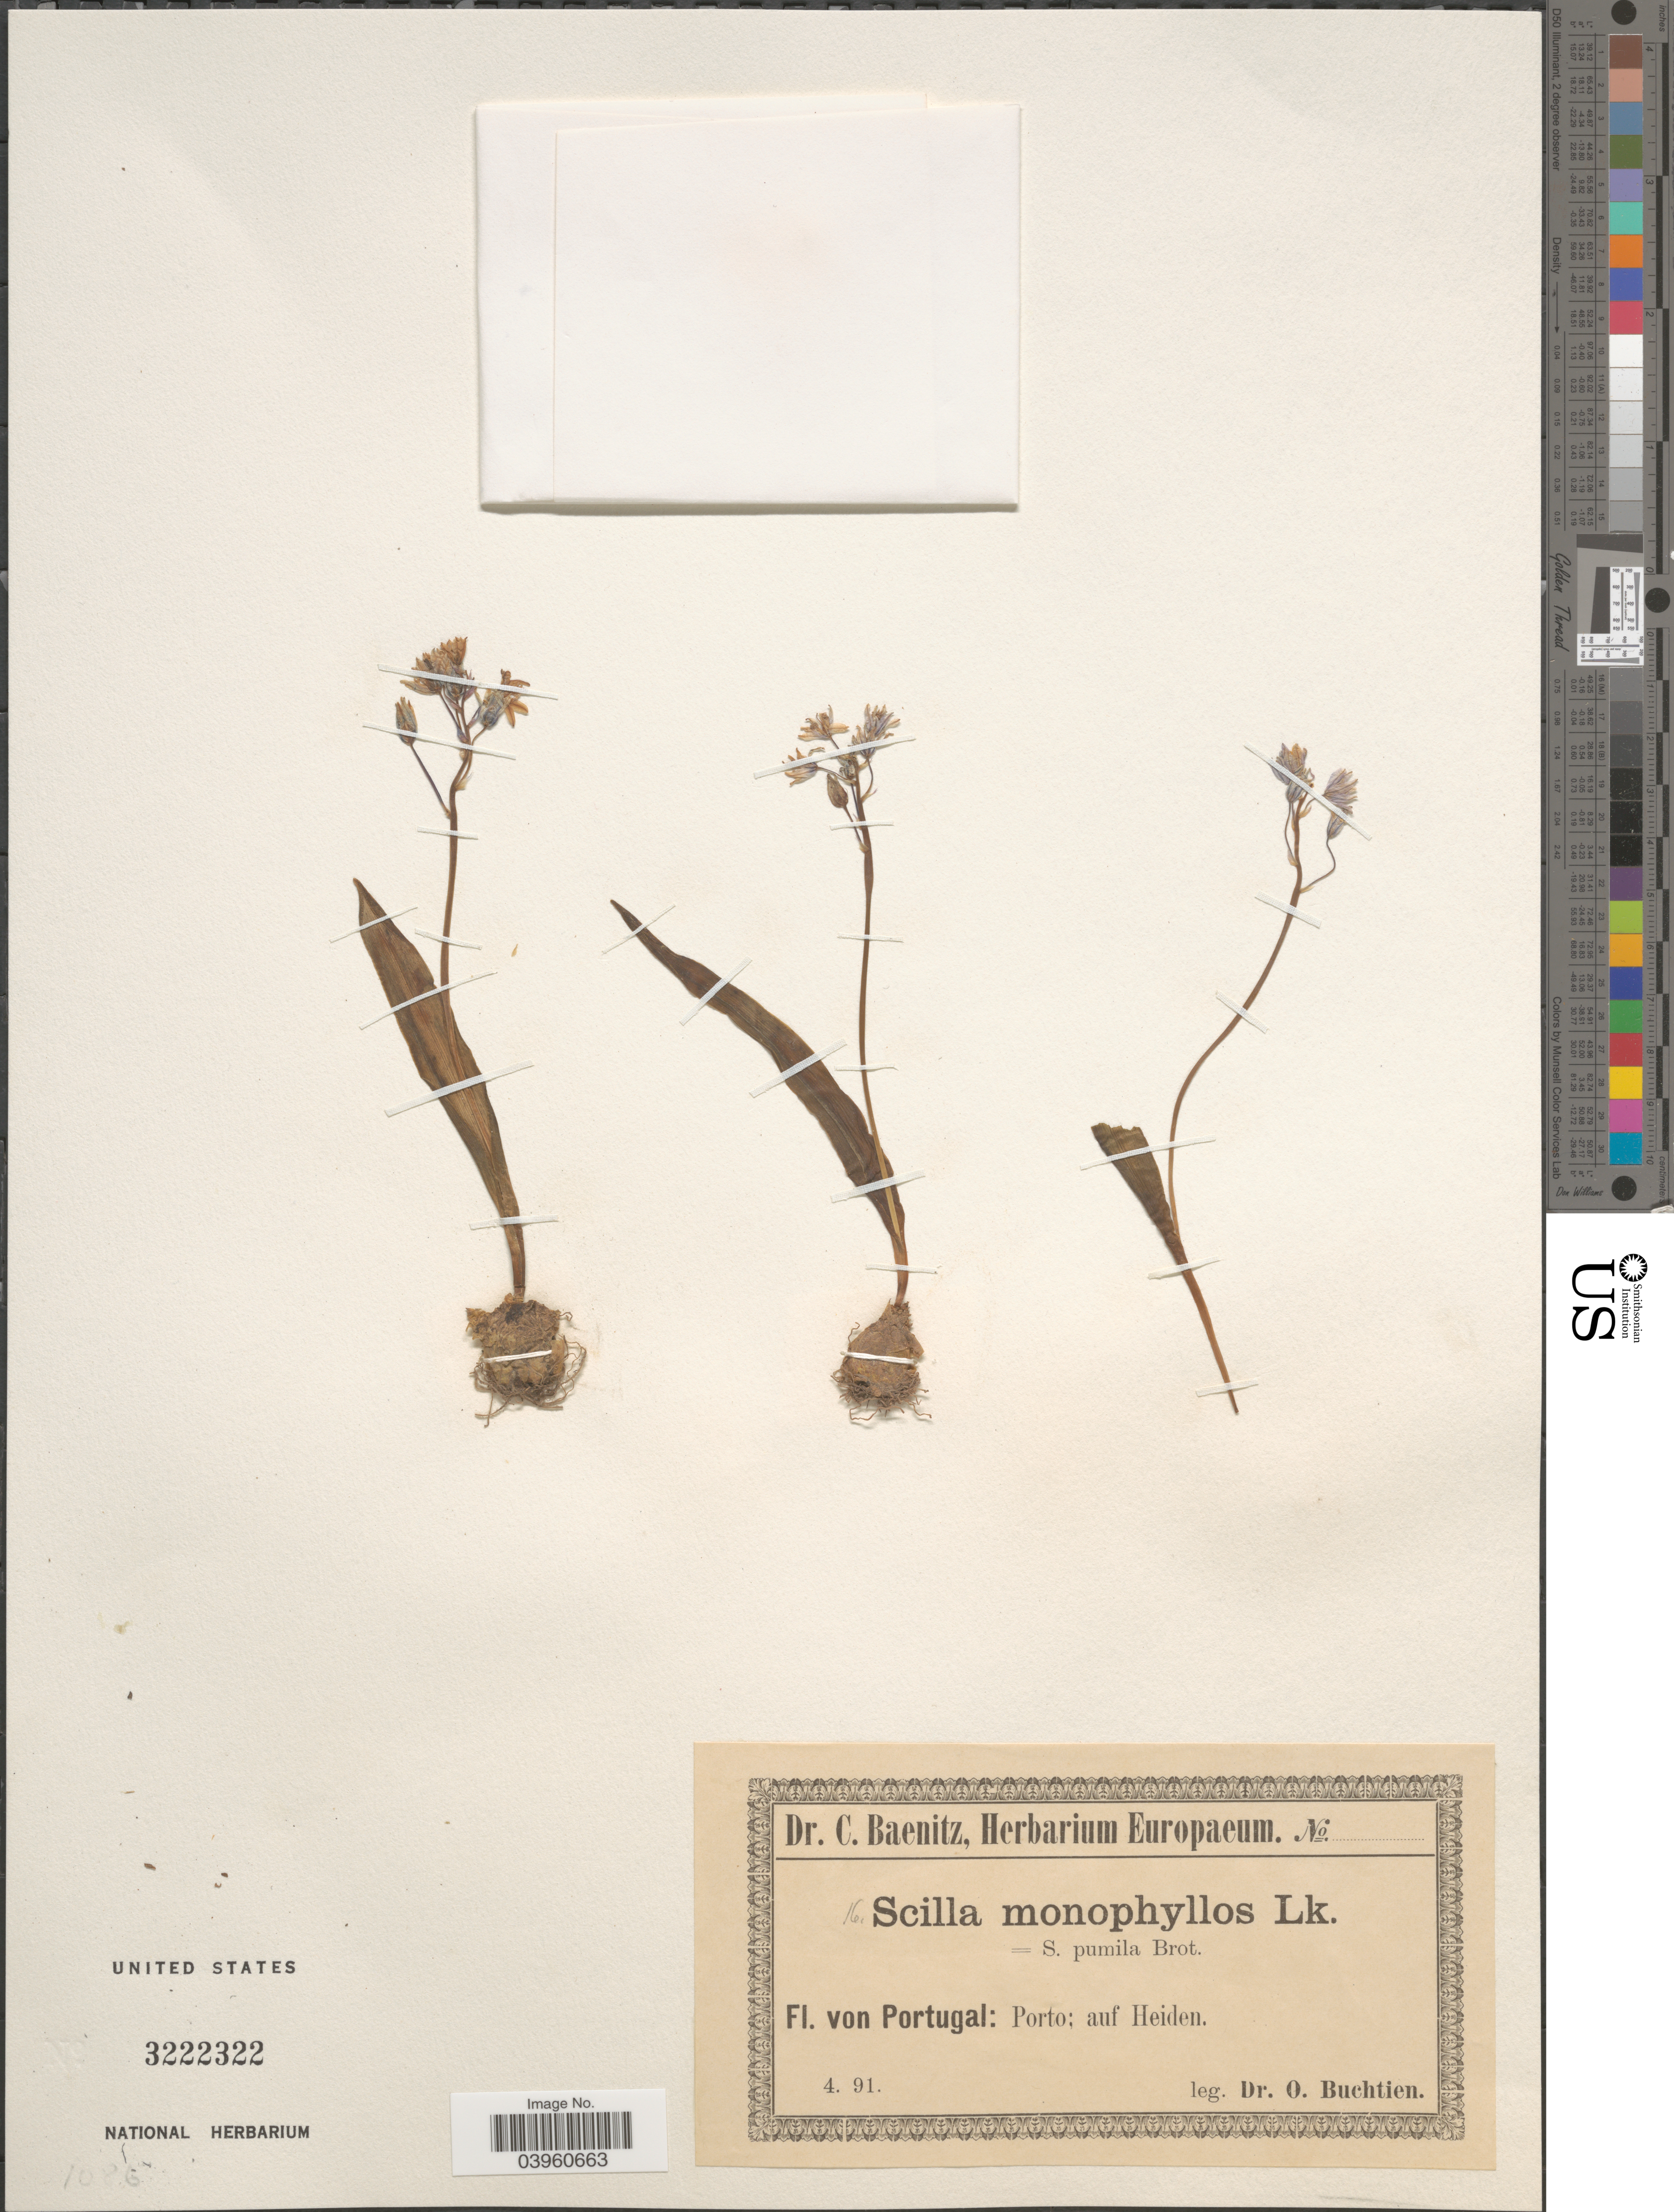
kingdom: Plantae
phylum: Tracheophyta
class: Liliopsida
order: Asparagales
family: Asparagaceae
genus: Scilla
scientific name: Scilla monophyllos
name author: Link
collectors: O. Buchtien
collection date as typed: Transcribed d/m/y: /4/91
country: Portugal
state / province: Porto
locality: Auf Heiden.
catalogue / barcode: US 3222322